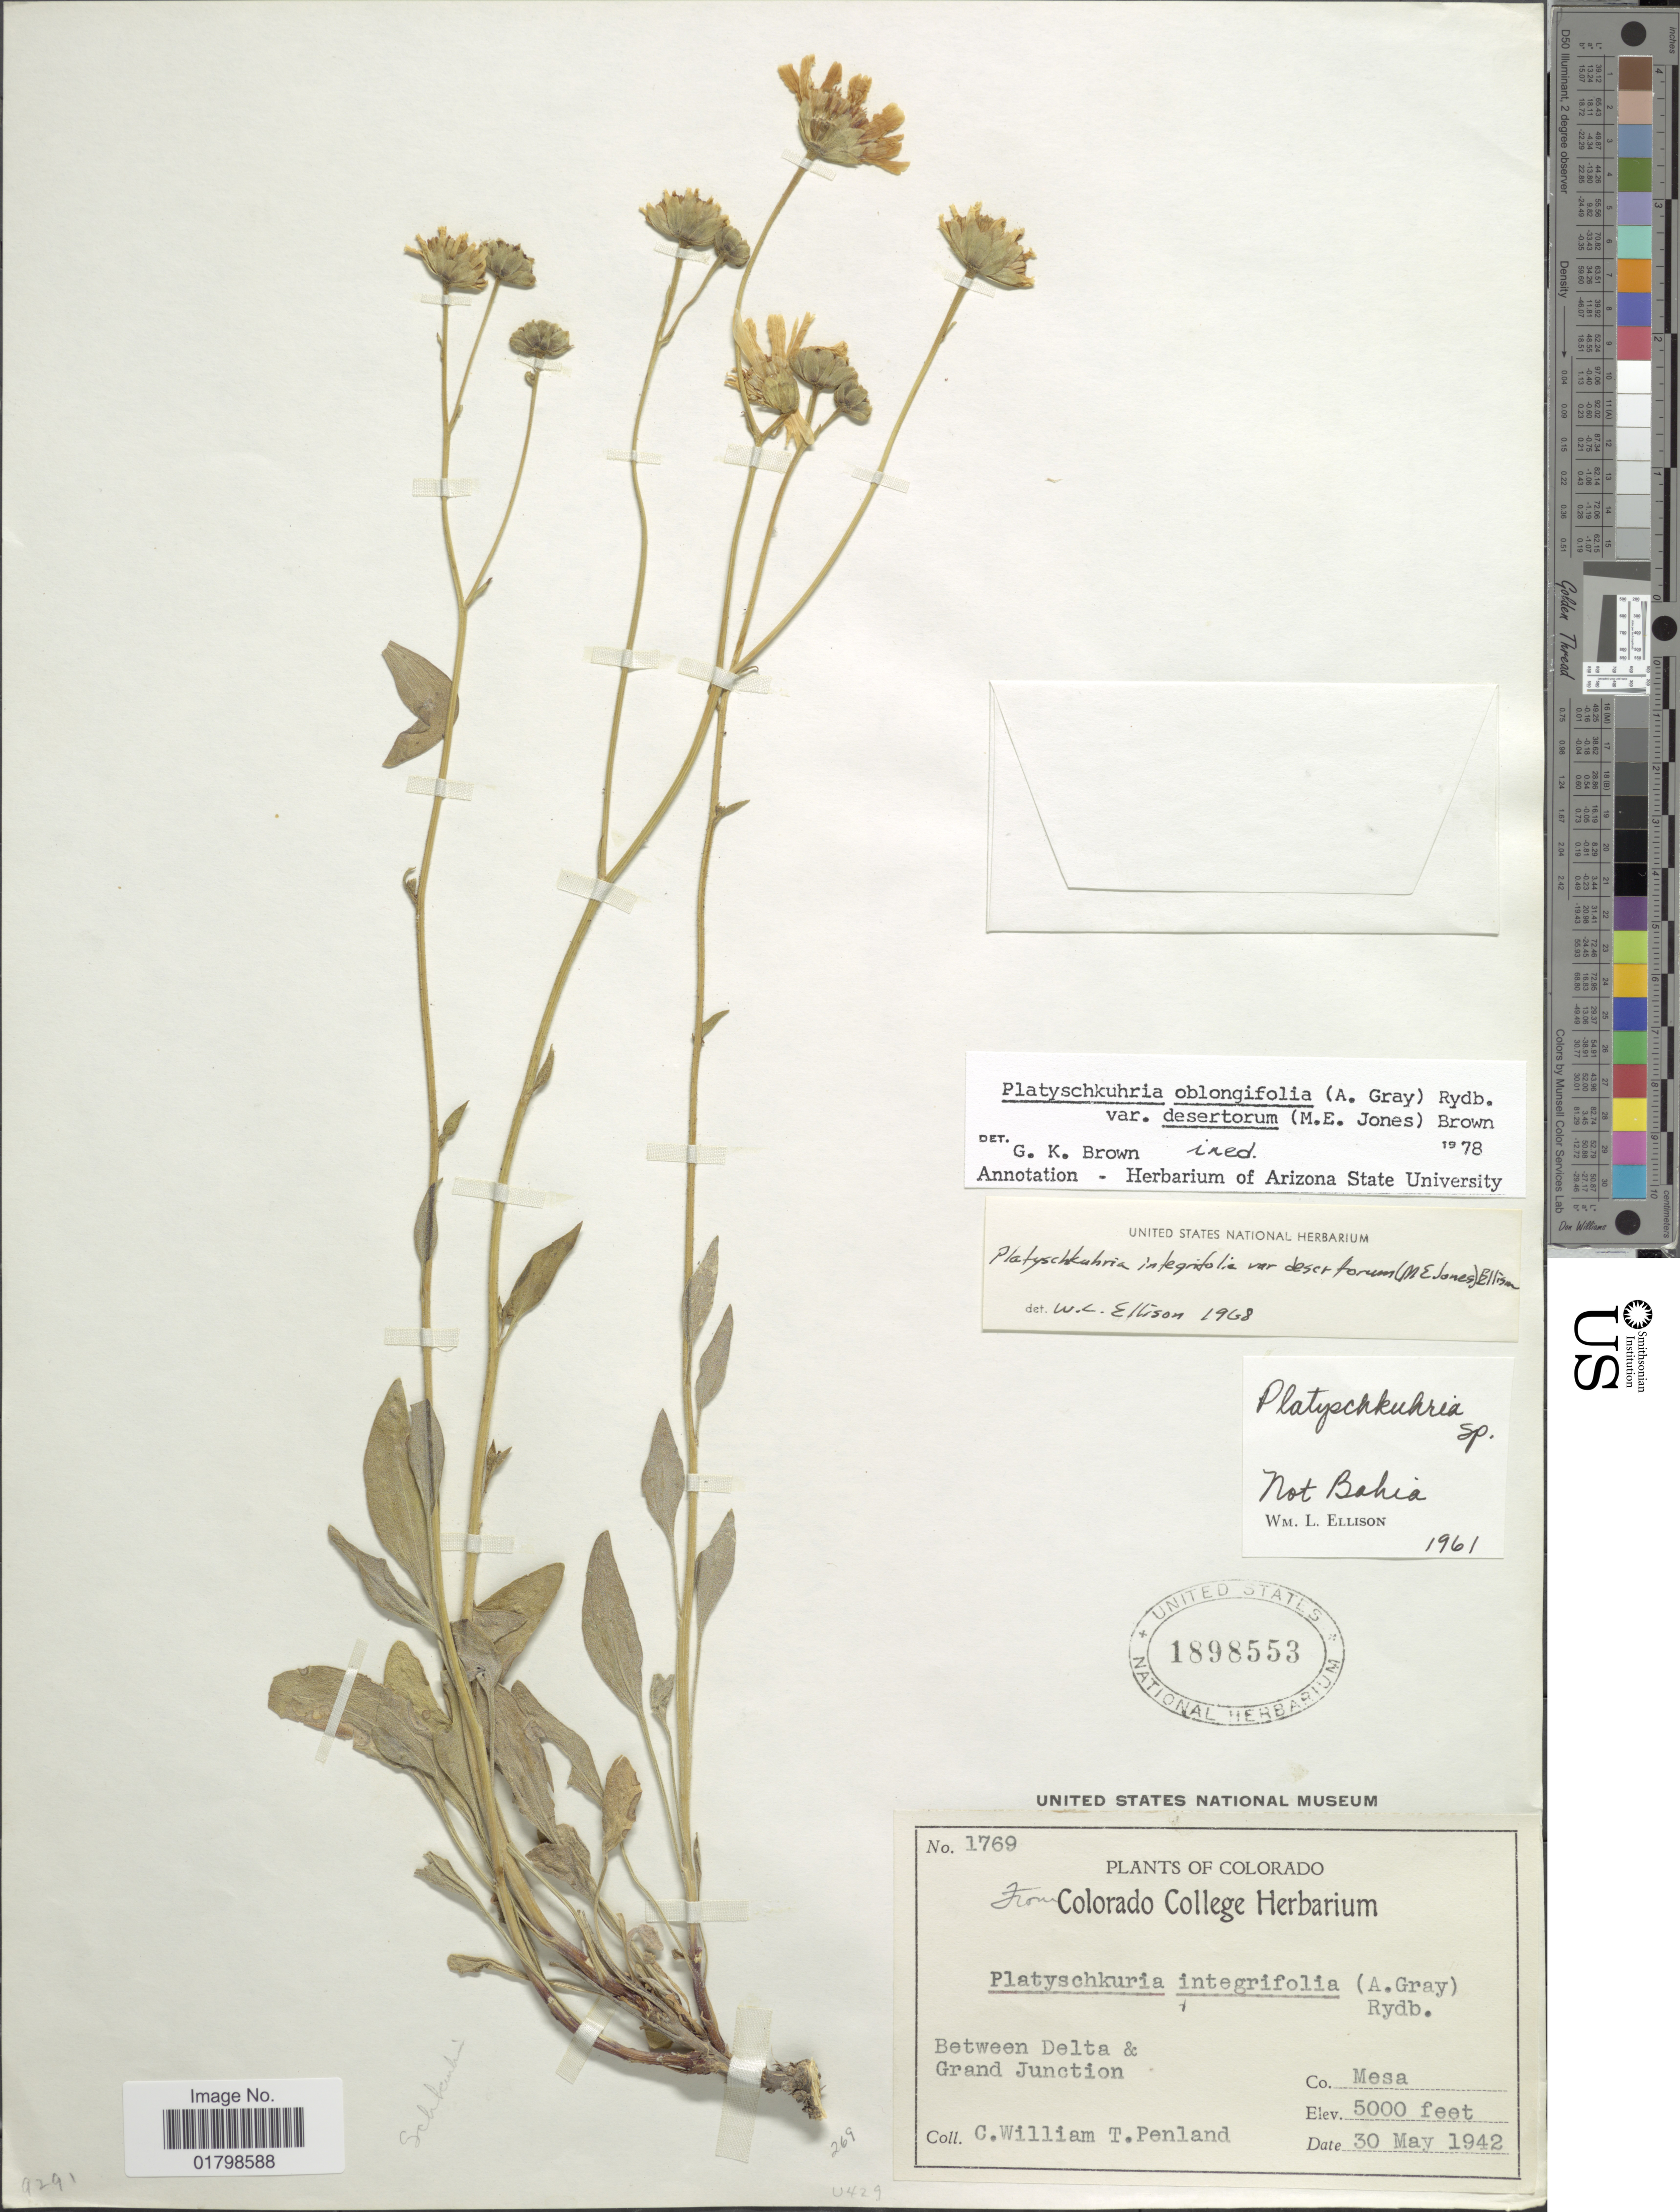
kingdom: Plantae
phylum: Tracheophyta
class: Magnoliopsida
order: Asterales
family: Asteraceae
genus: Platyschkuhria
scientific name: Platyschkuhria oblongifolia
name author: (A. Gray) Rydb.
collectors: C. William & T. Penland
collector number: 1769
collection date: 1942-05-30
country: United States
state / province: Colorado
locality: Between Delta & Grand Junction, Co. Mesa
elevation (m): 1524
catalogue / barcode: US 1898553